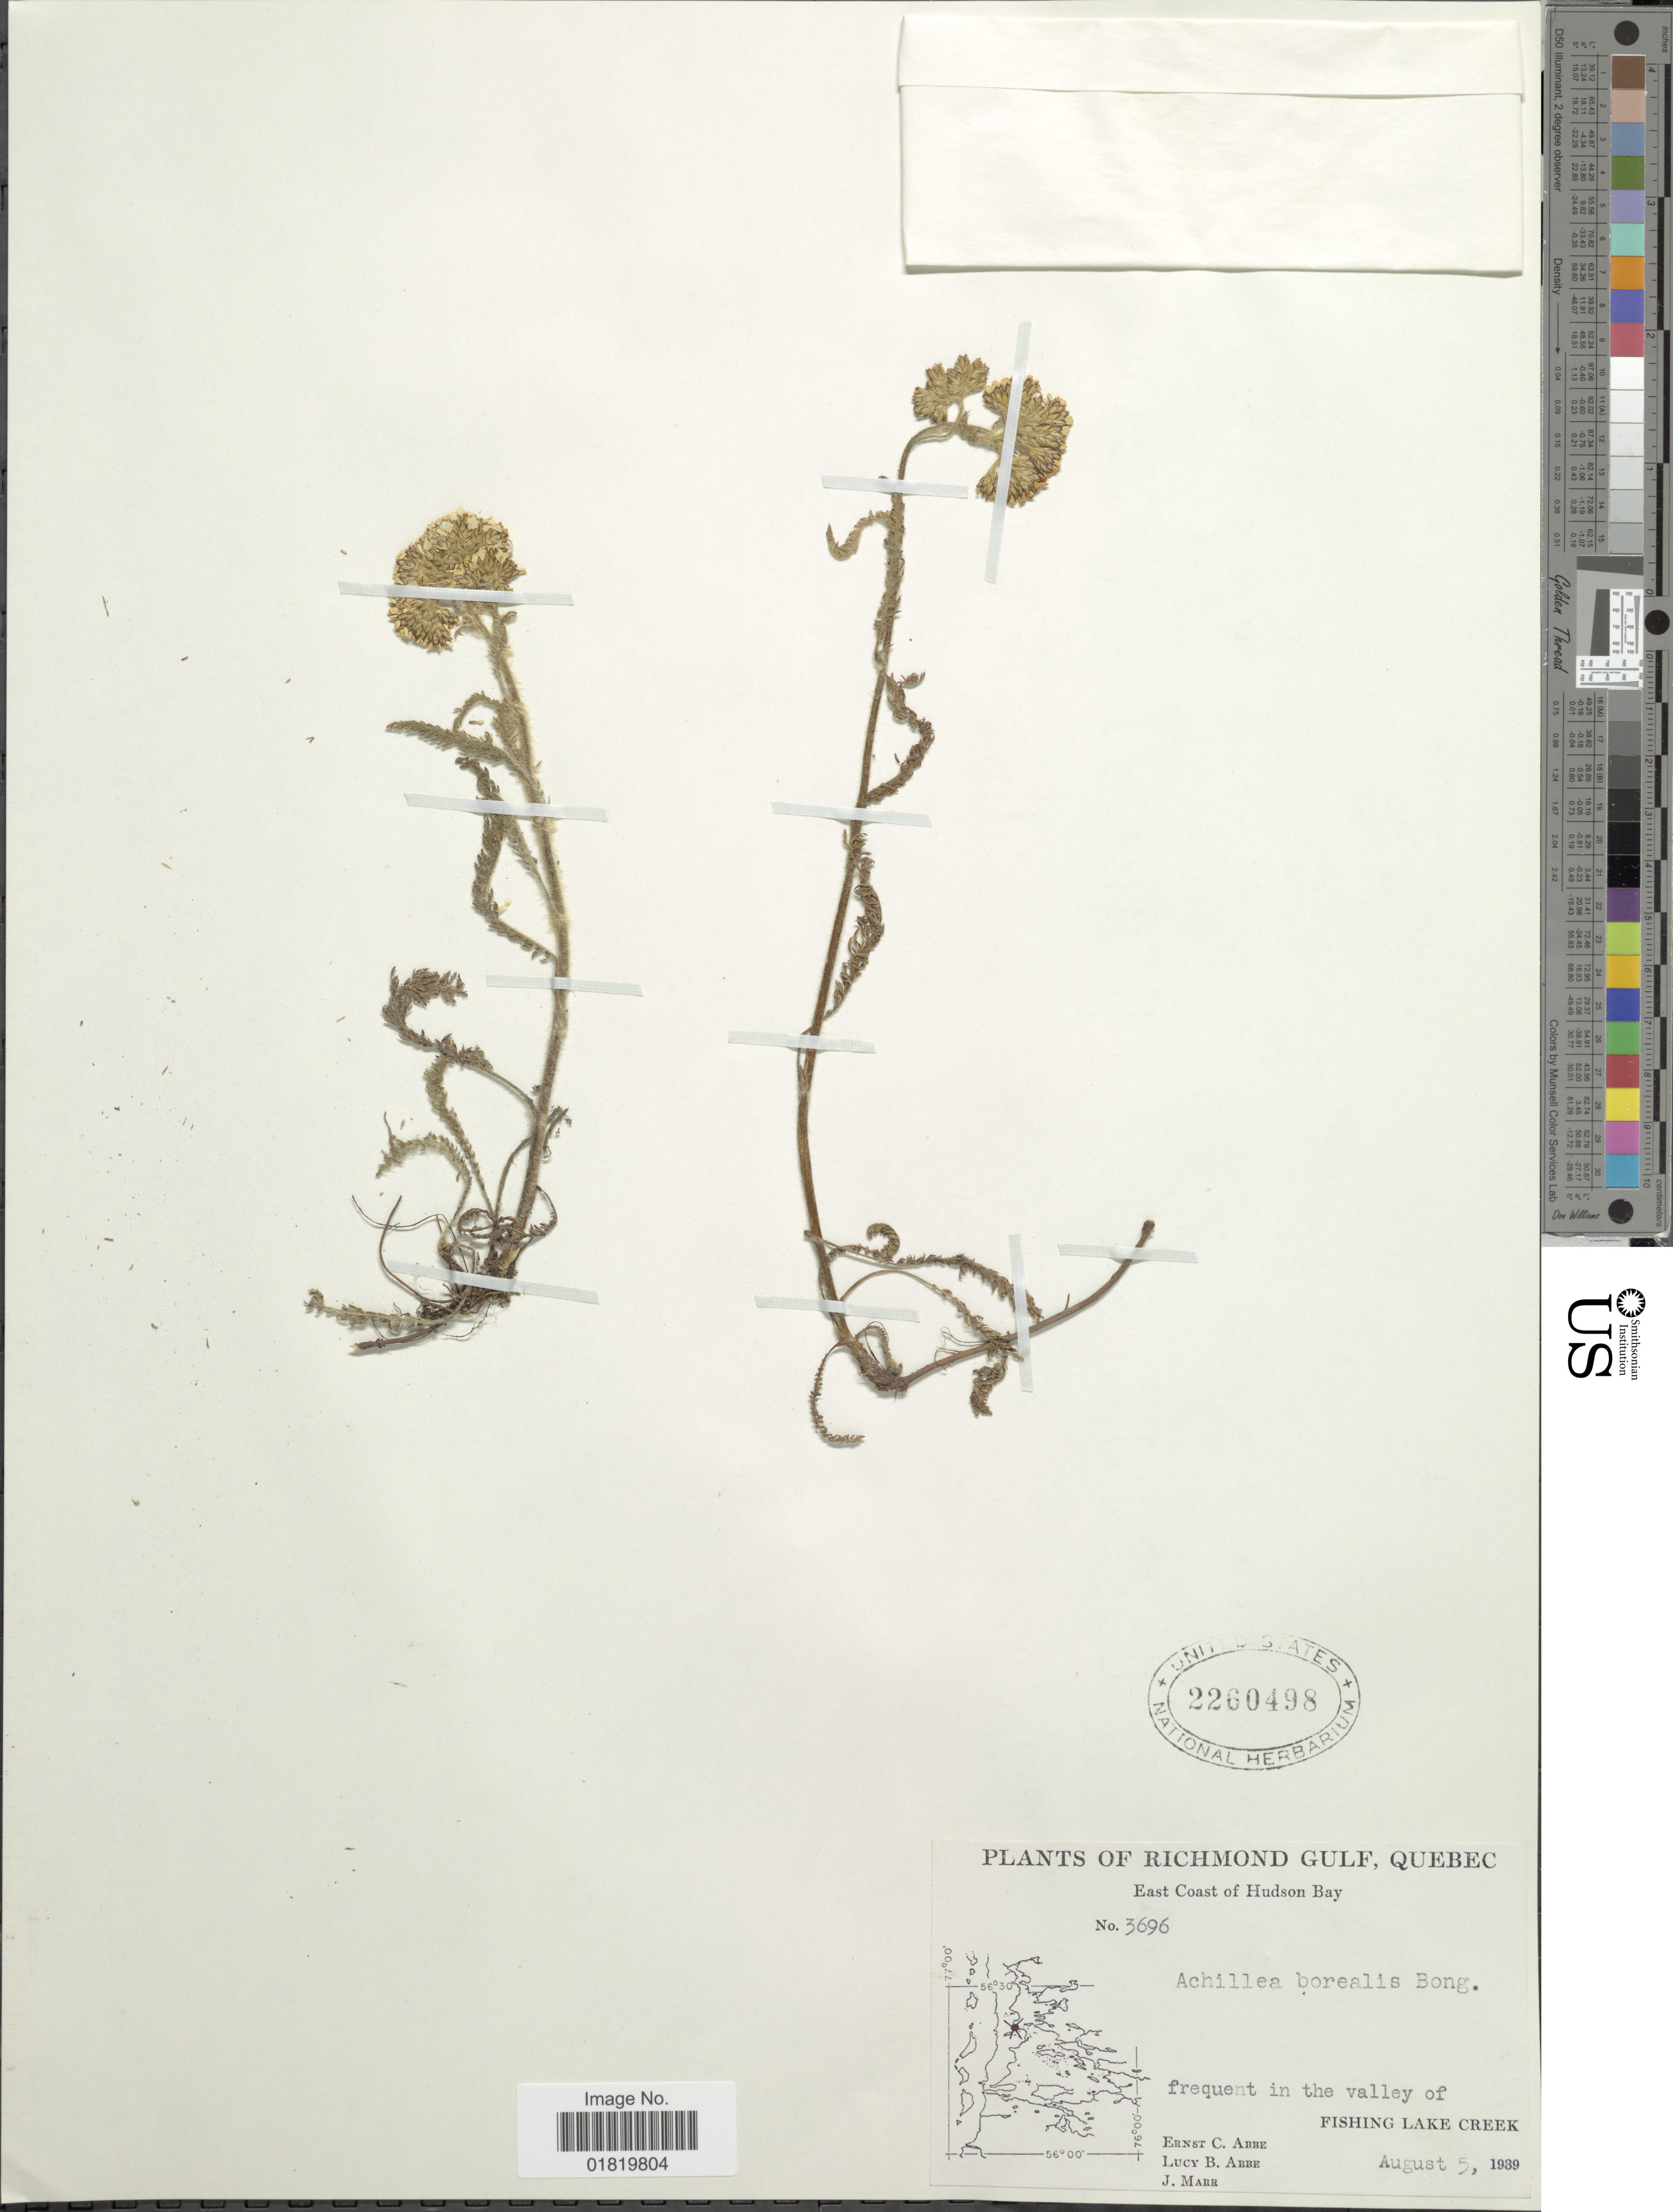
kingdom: Plantae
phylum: Tracheophyta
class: Magnoliopsida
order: Asterales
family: Asteraceae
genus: Achillea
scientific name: Achillea borealis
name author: Bong.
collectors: E. C. Abbe, L. B. Abbe & J. Marr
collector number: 3696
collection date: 1939-08-05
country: Canada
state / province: Quebec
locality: Richmond Gulf, Quebec. East Coast of Hudson Bay. Frequent in the valley of Fishing Lake Creek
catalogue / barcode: US 2260498